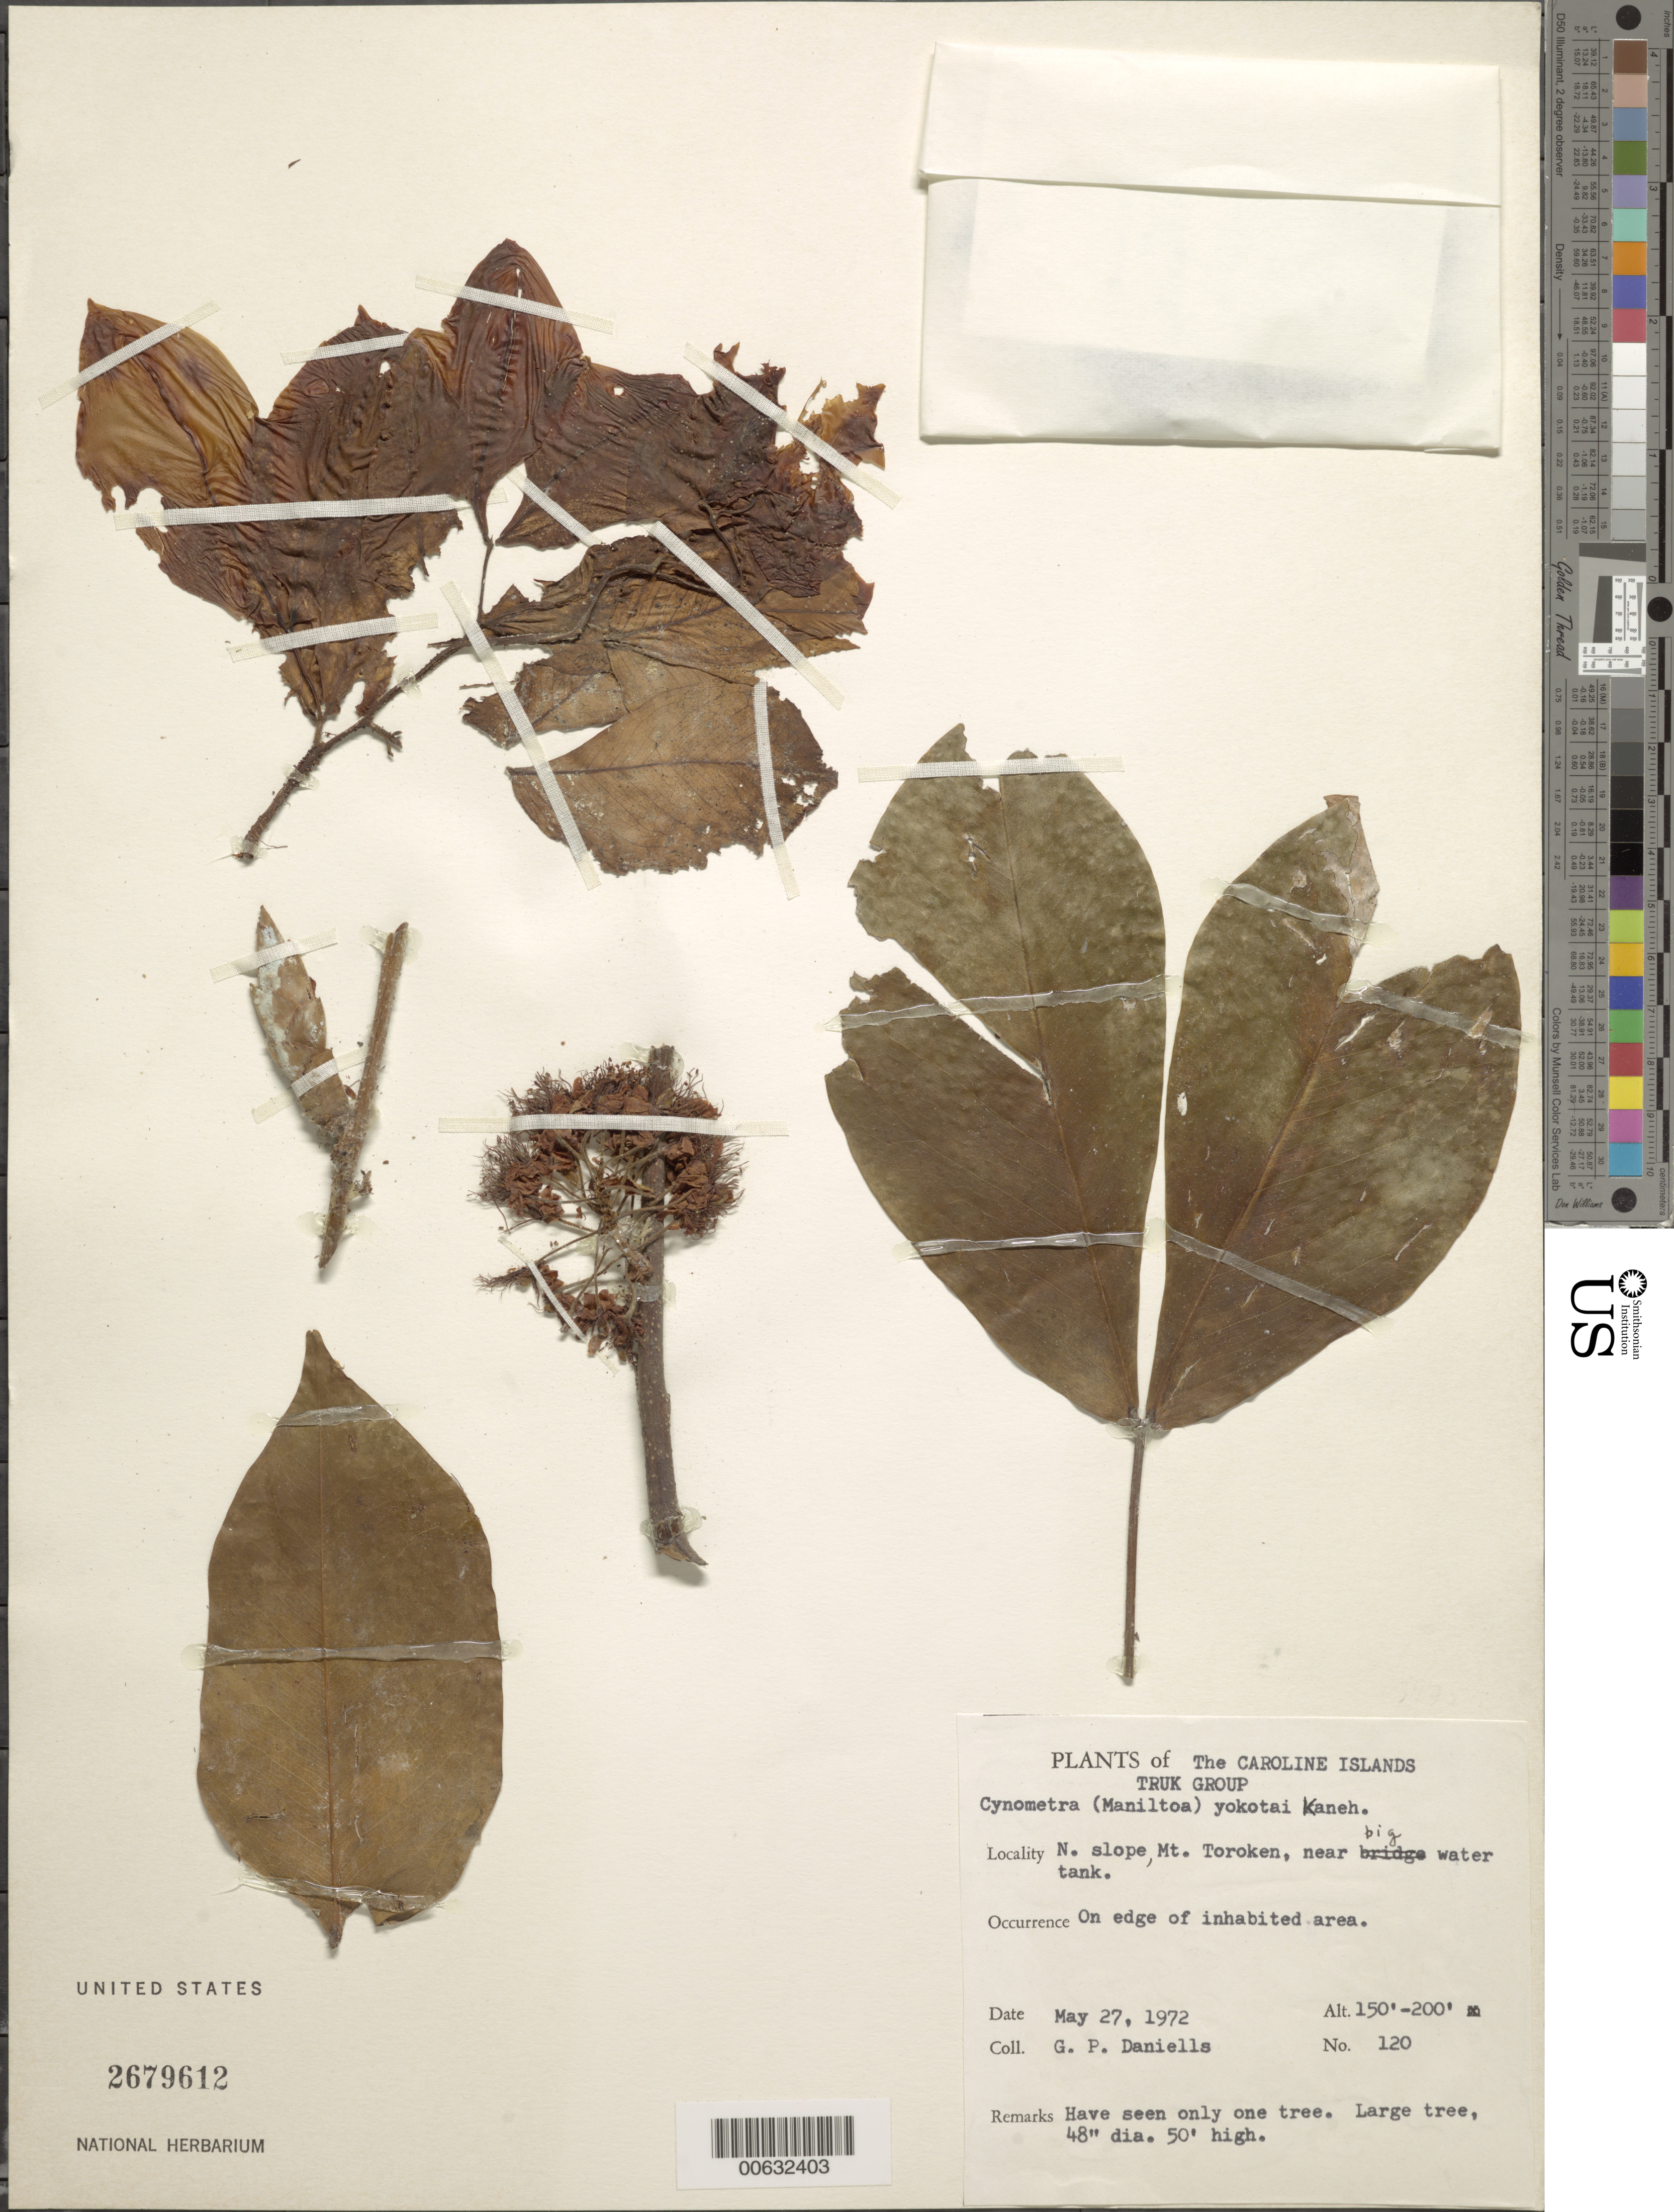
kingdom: Plantae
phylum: Tracheophyta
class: Magnoliopsida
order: Fabales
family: Fabaceae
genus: Cynometra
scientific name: Cynometra yokotai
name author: Kaneh.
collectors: G. Daniella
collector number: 120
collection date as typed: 27 May 1972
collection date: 1972-05-27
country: Micronesia, Federated States of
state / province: Truk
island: Truk (Chuuk) Is.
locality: Mt. Toroken, near big water tank. [Chuuk = Truk] [Truk Is.]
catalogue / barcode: US 2679612